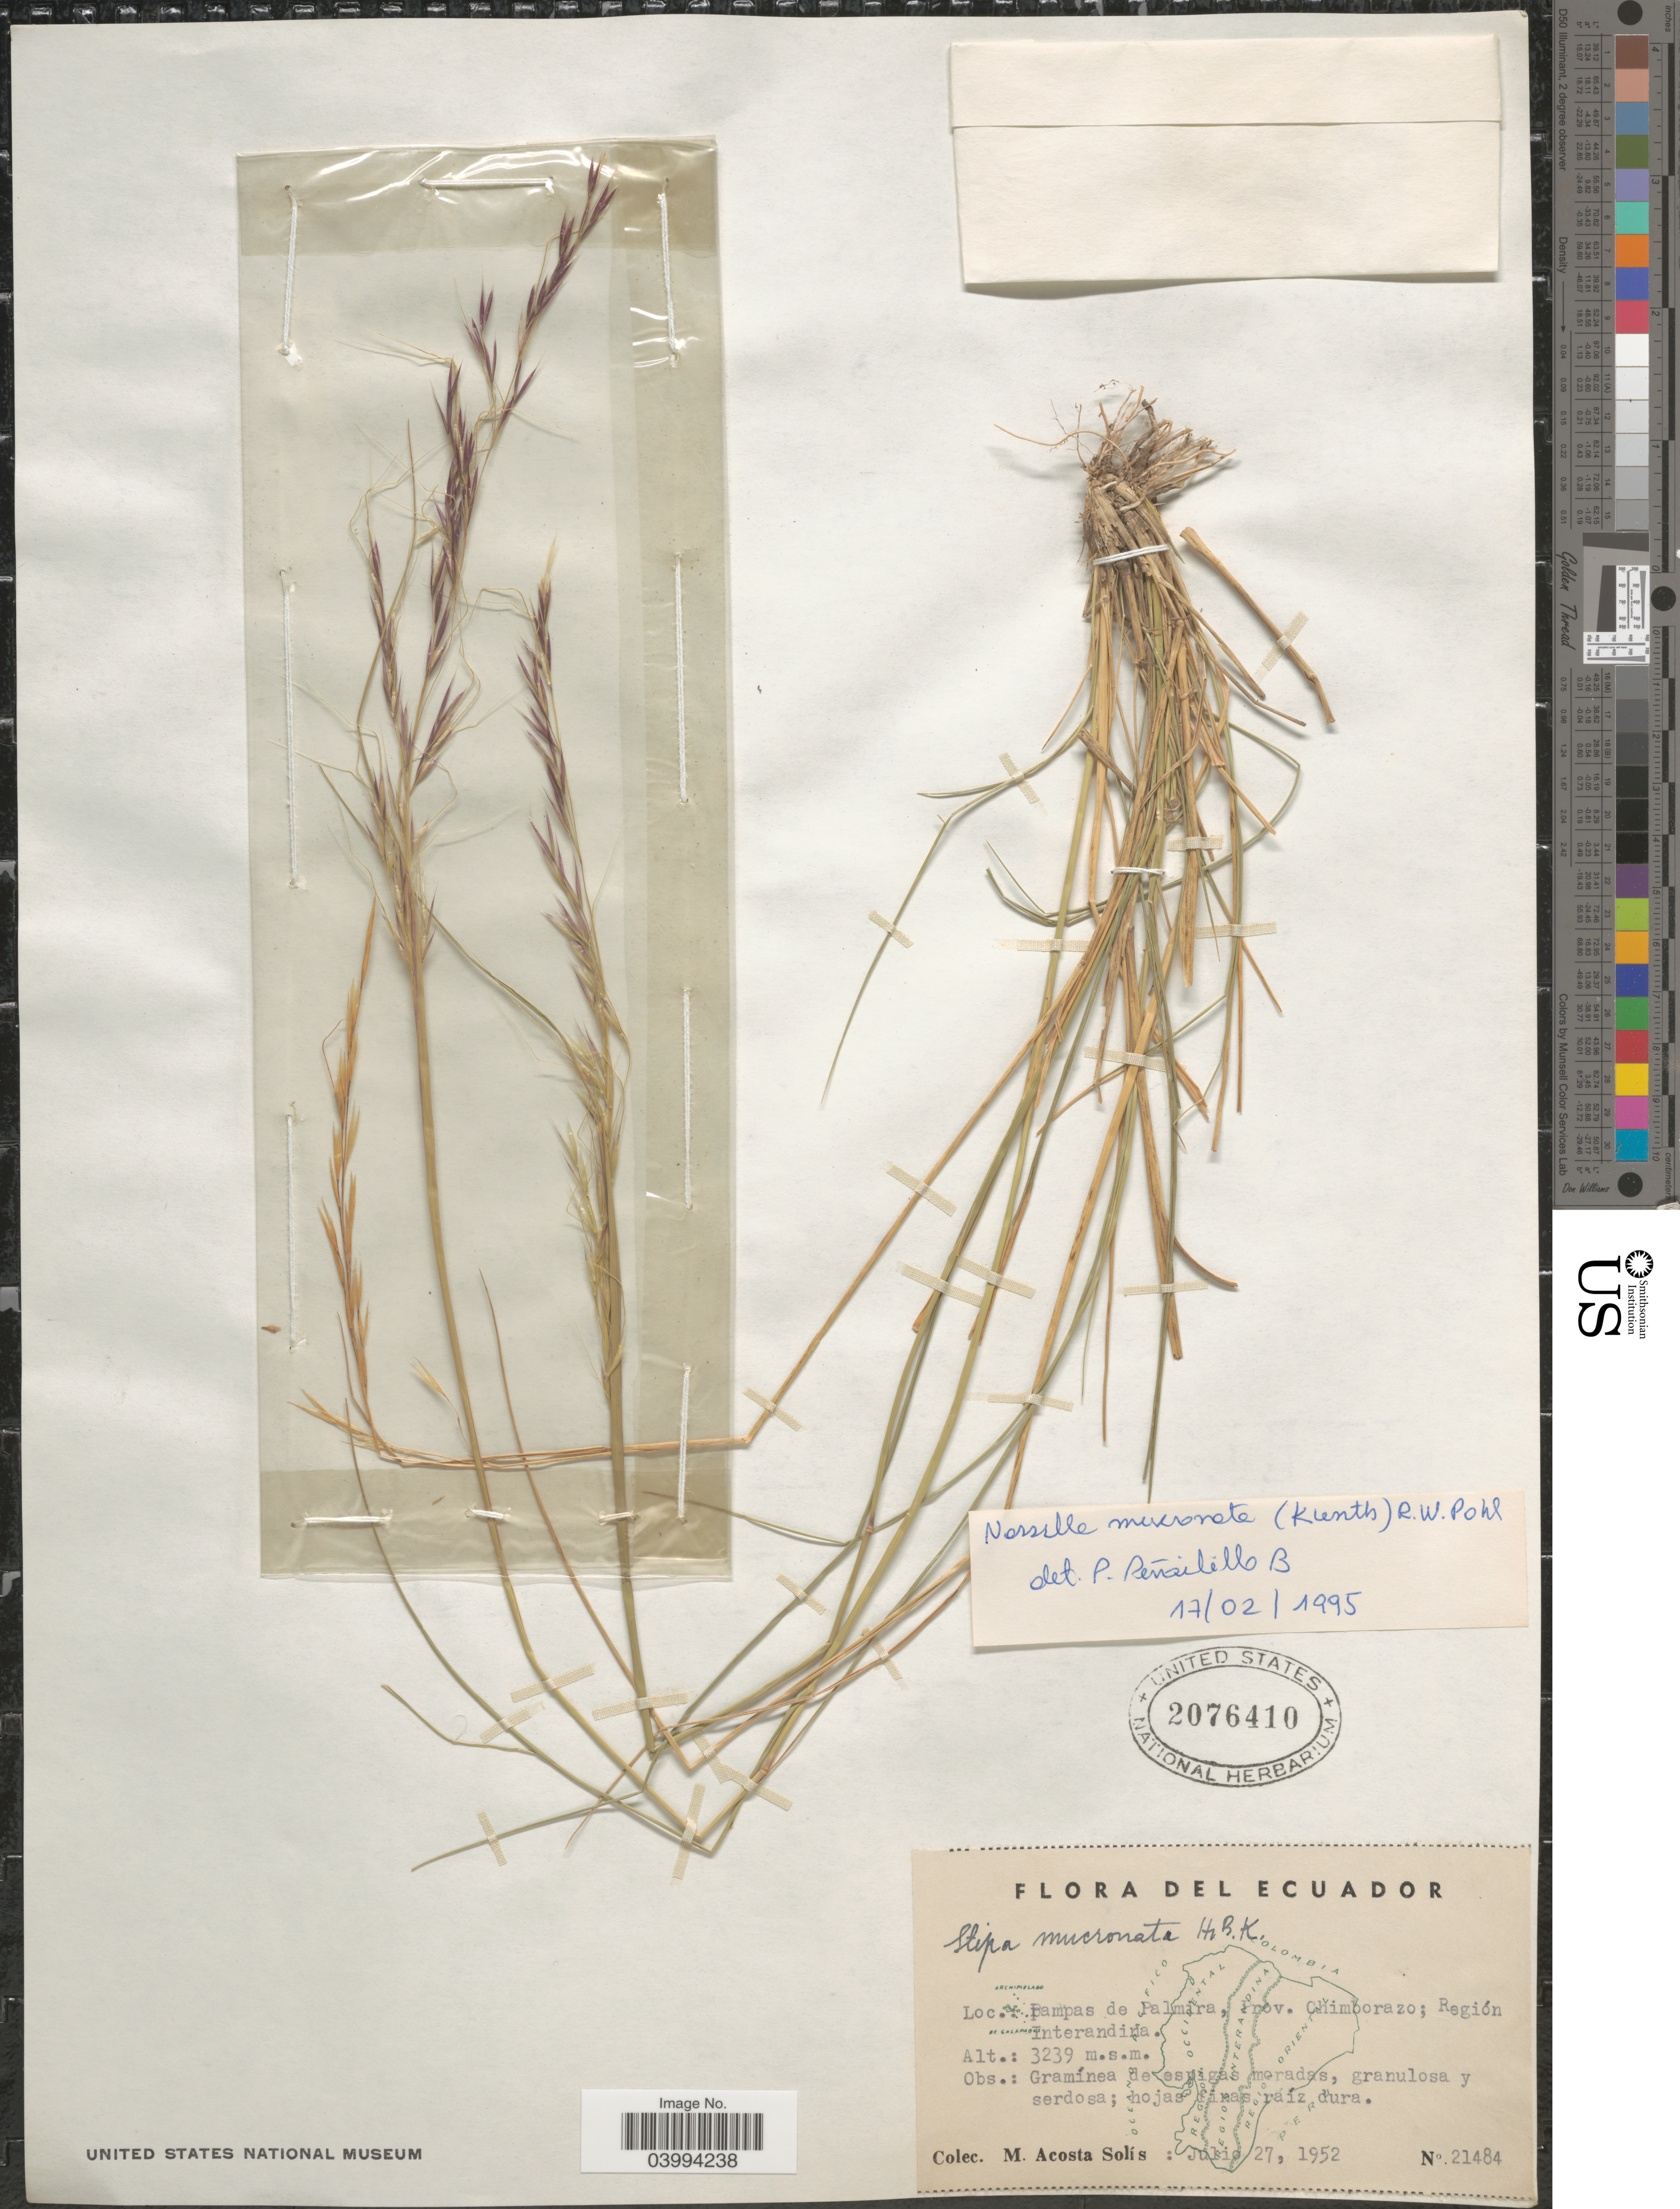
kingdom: Plantae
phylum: Tracheophyta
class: Liliopsida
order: Poales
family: Poaceae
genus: Nassella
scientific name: Nassella mucronata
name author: (Kunth) R.W. Pohl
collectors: M. Acosta Solis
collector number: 21484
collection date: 1952-07-27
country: Ecuador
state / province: Chimborazo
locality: Pampas de Palmira; Región Interandina.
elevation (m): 3239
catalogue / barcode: US 2076410